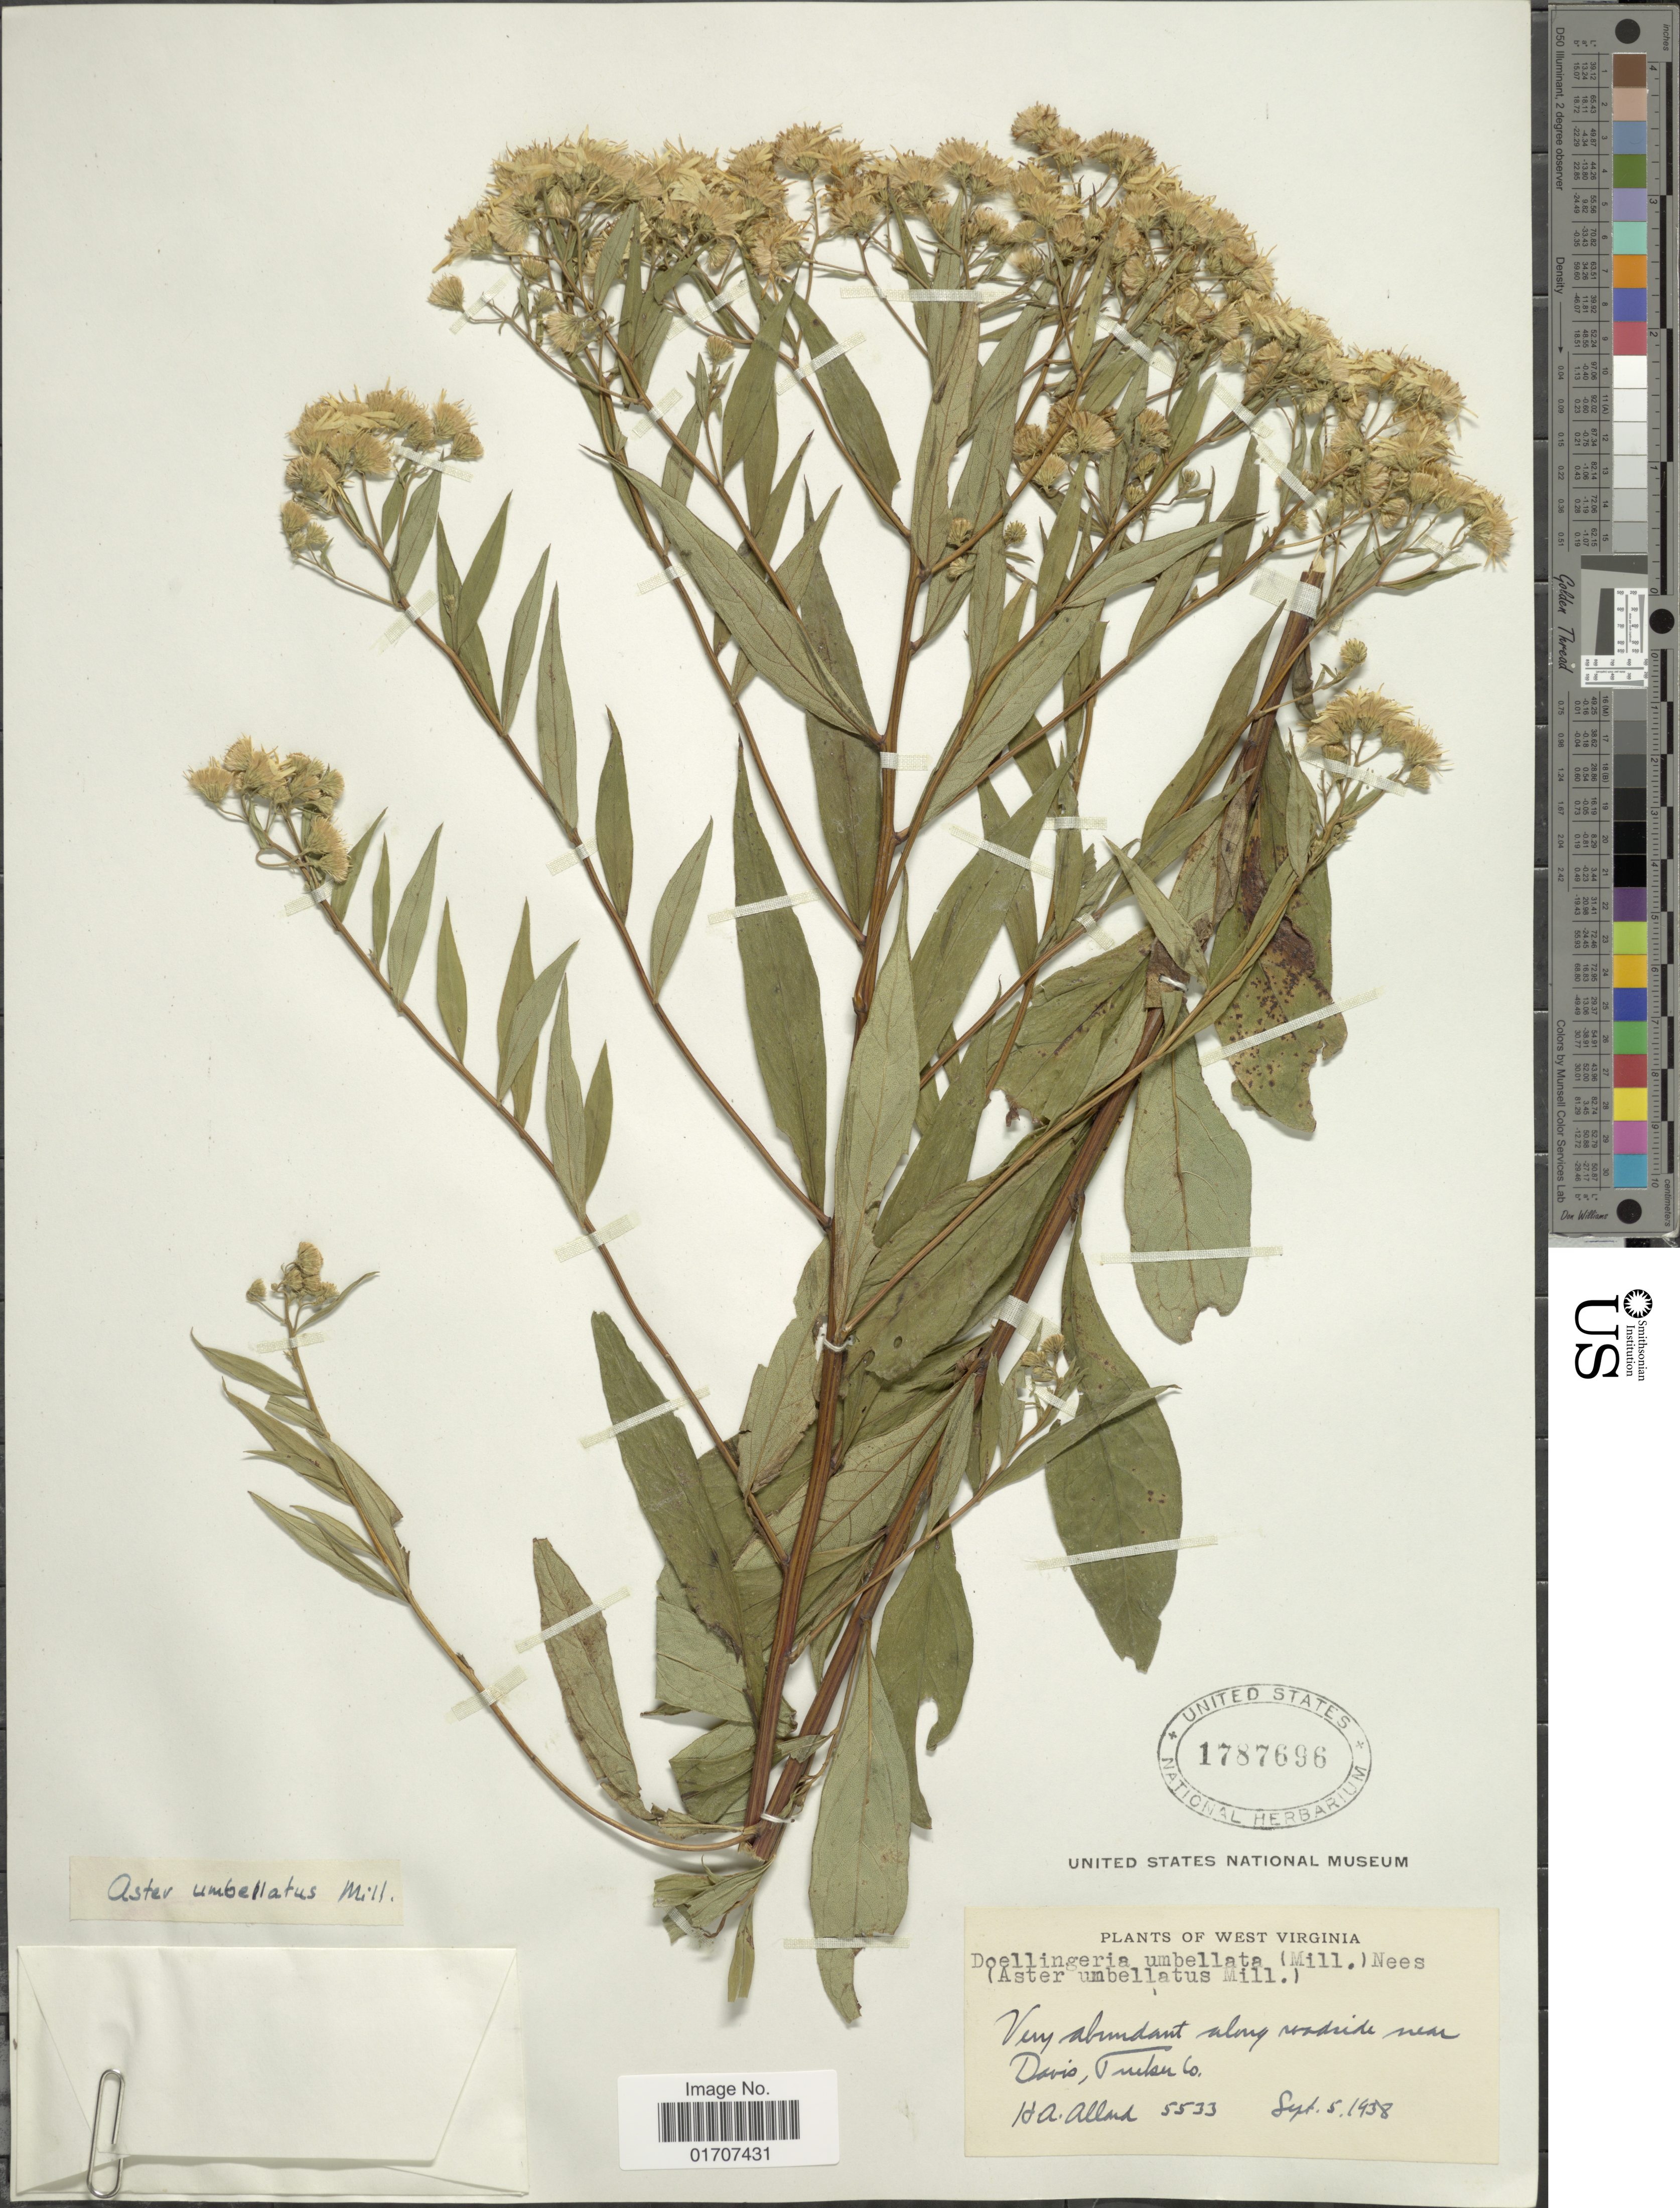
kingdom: Plantae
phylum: Tracheophyta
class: Magnoliopsida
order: Asterales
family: Asteraceae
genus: Doellingeria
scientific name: Doellingeria umbellata var. umbellata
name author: Nees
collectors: H. A. Allard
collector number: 5533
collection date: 1938-09-05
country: United States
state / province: West Virginia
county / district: Tucker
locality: Very abundant along roadside, New Davis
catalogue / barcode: US 1787696